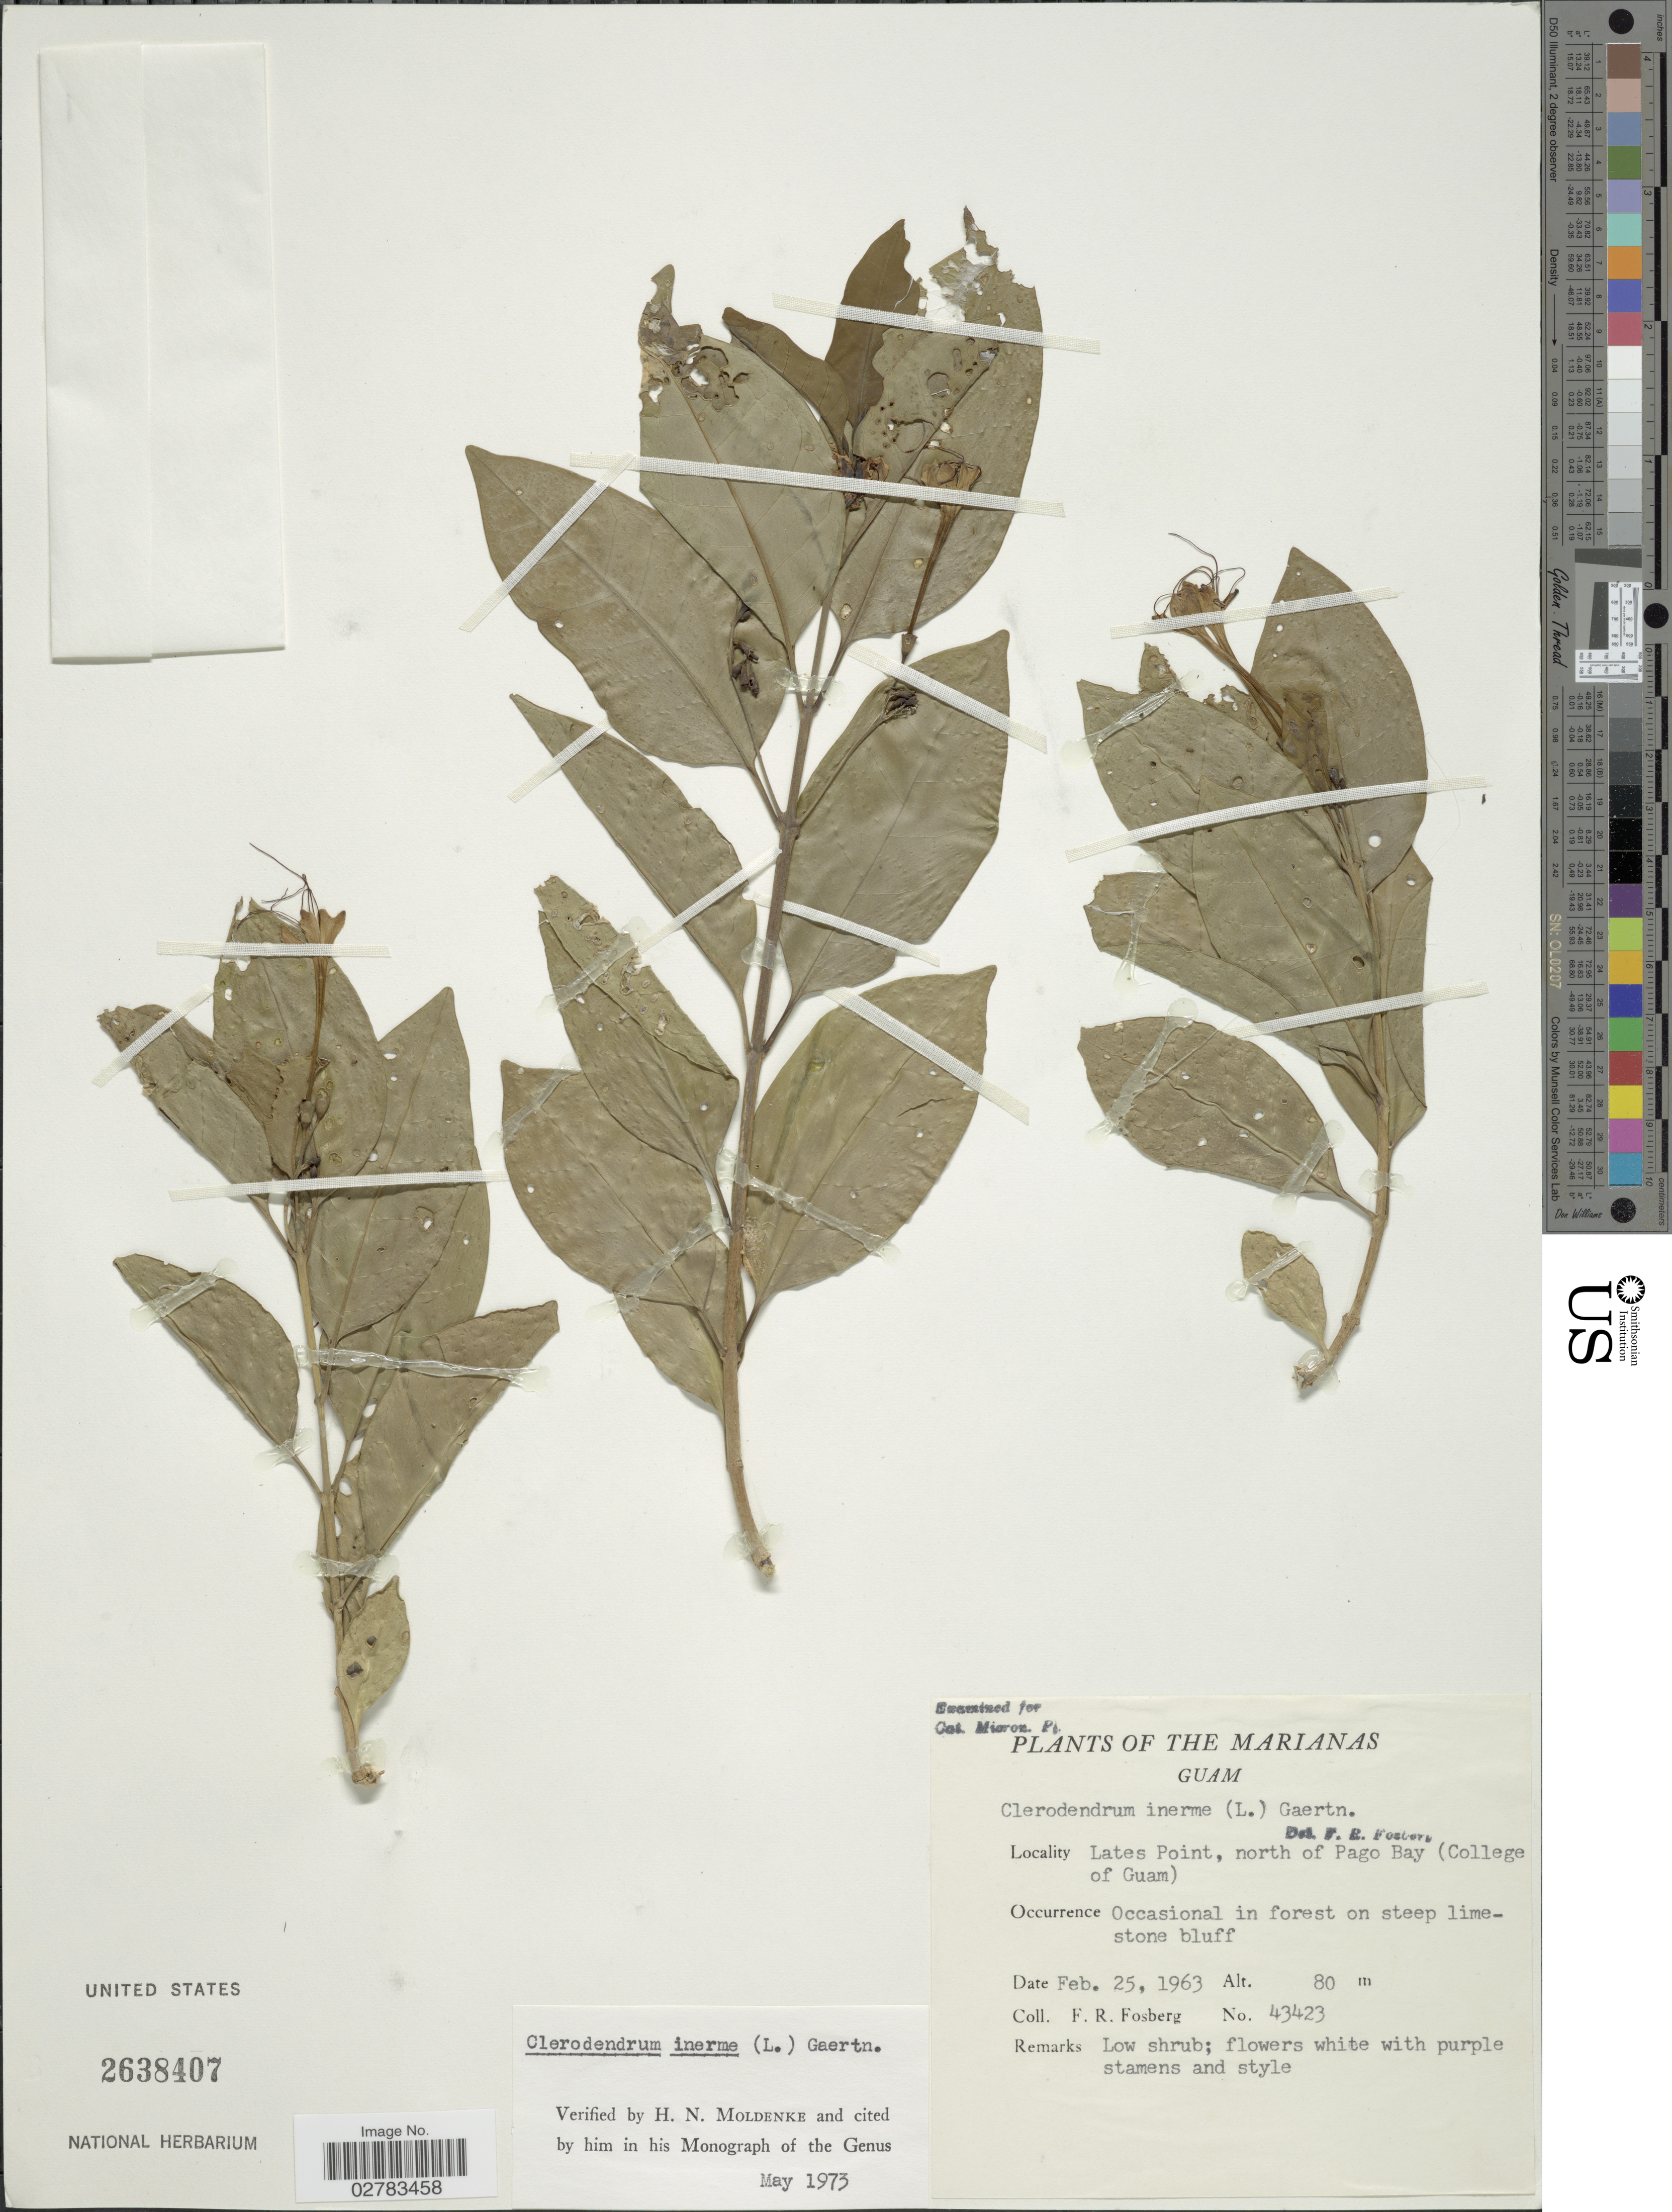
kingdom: Plantae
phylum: Tracheophyta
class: Magnoliopsida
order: Lamiales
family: Lamiaceae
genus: Clerodendrum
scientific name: Clerodendrum inerme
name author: (L.) Gaertn.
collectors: F. R. Fosberg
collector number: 43423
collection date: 1963-02-25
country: Guam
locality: The Marianas, Guam, Lates Point, north of Pago Bay (College of Guam).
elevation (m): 80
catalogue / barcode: US 2638407